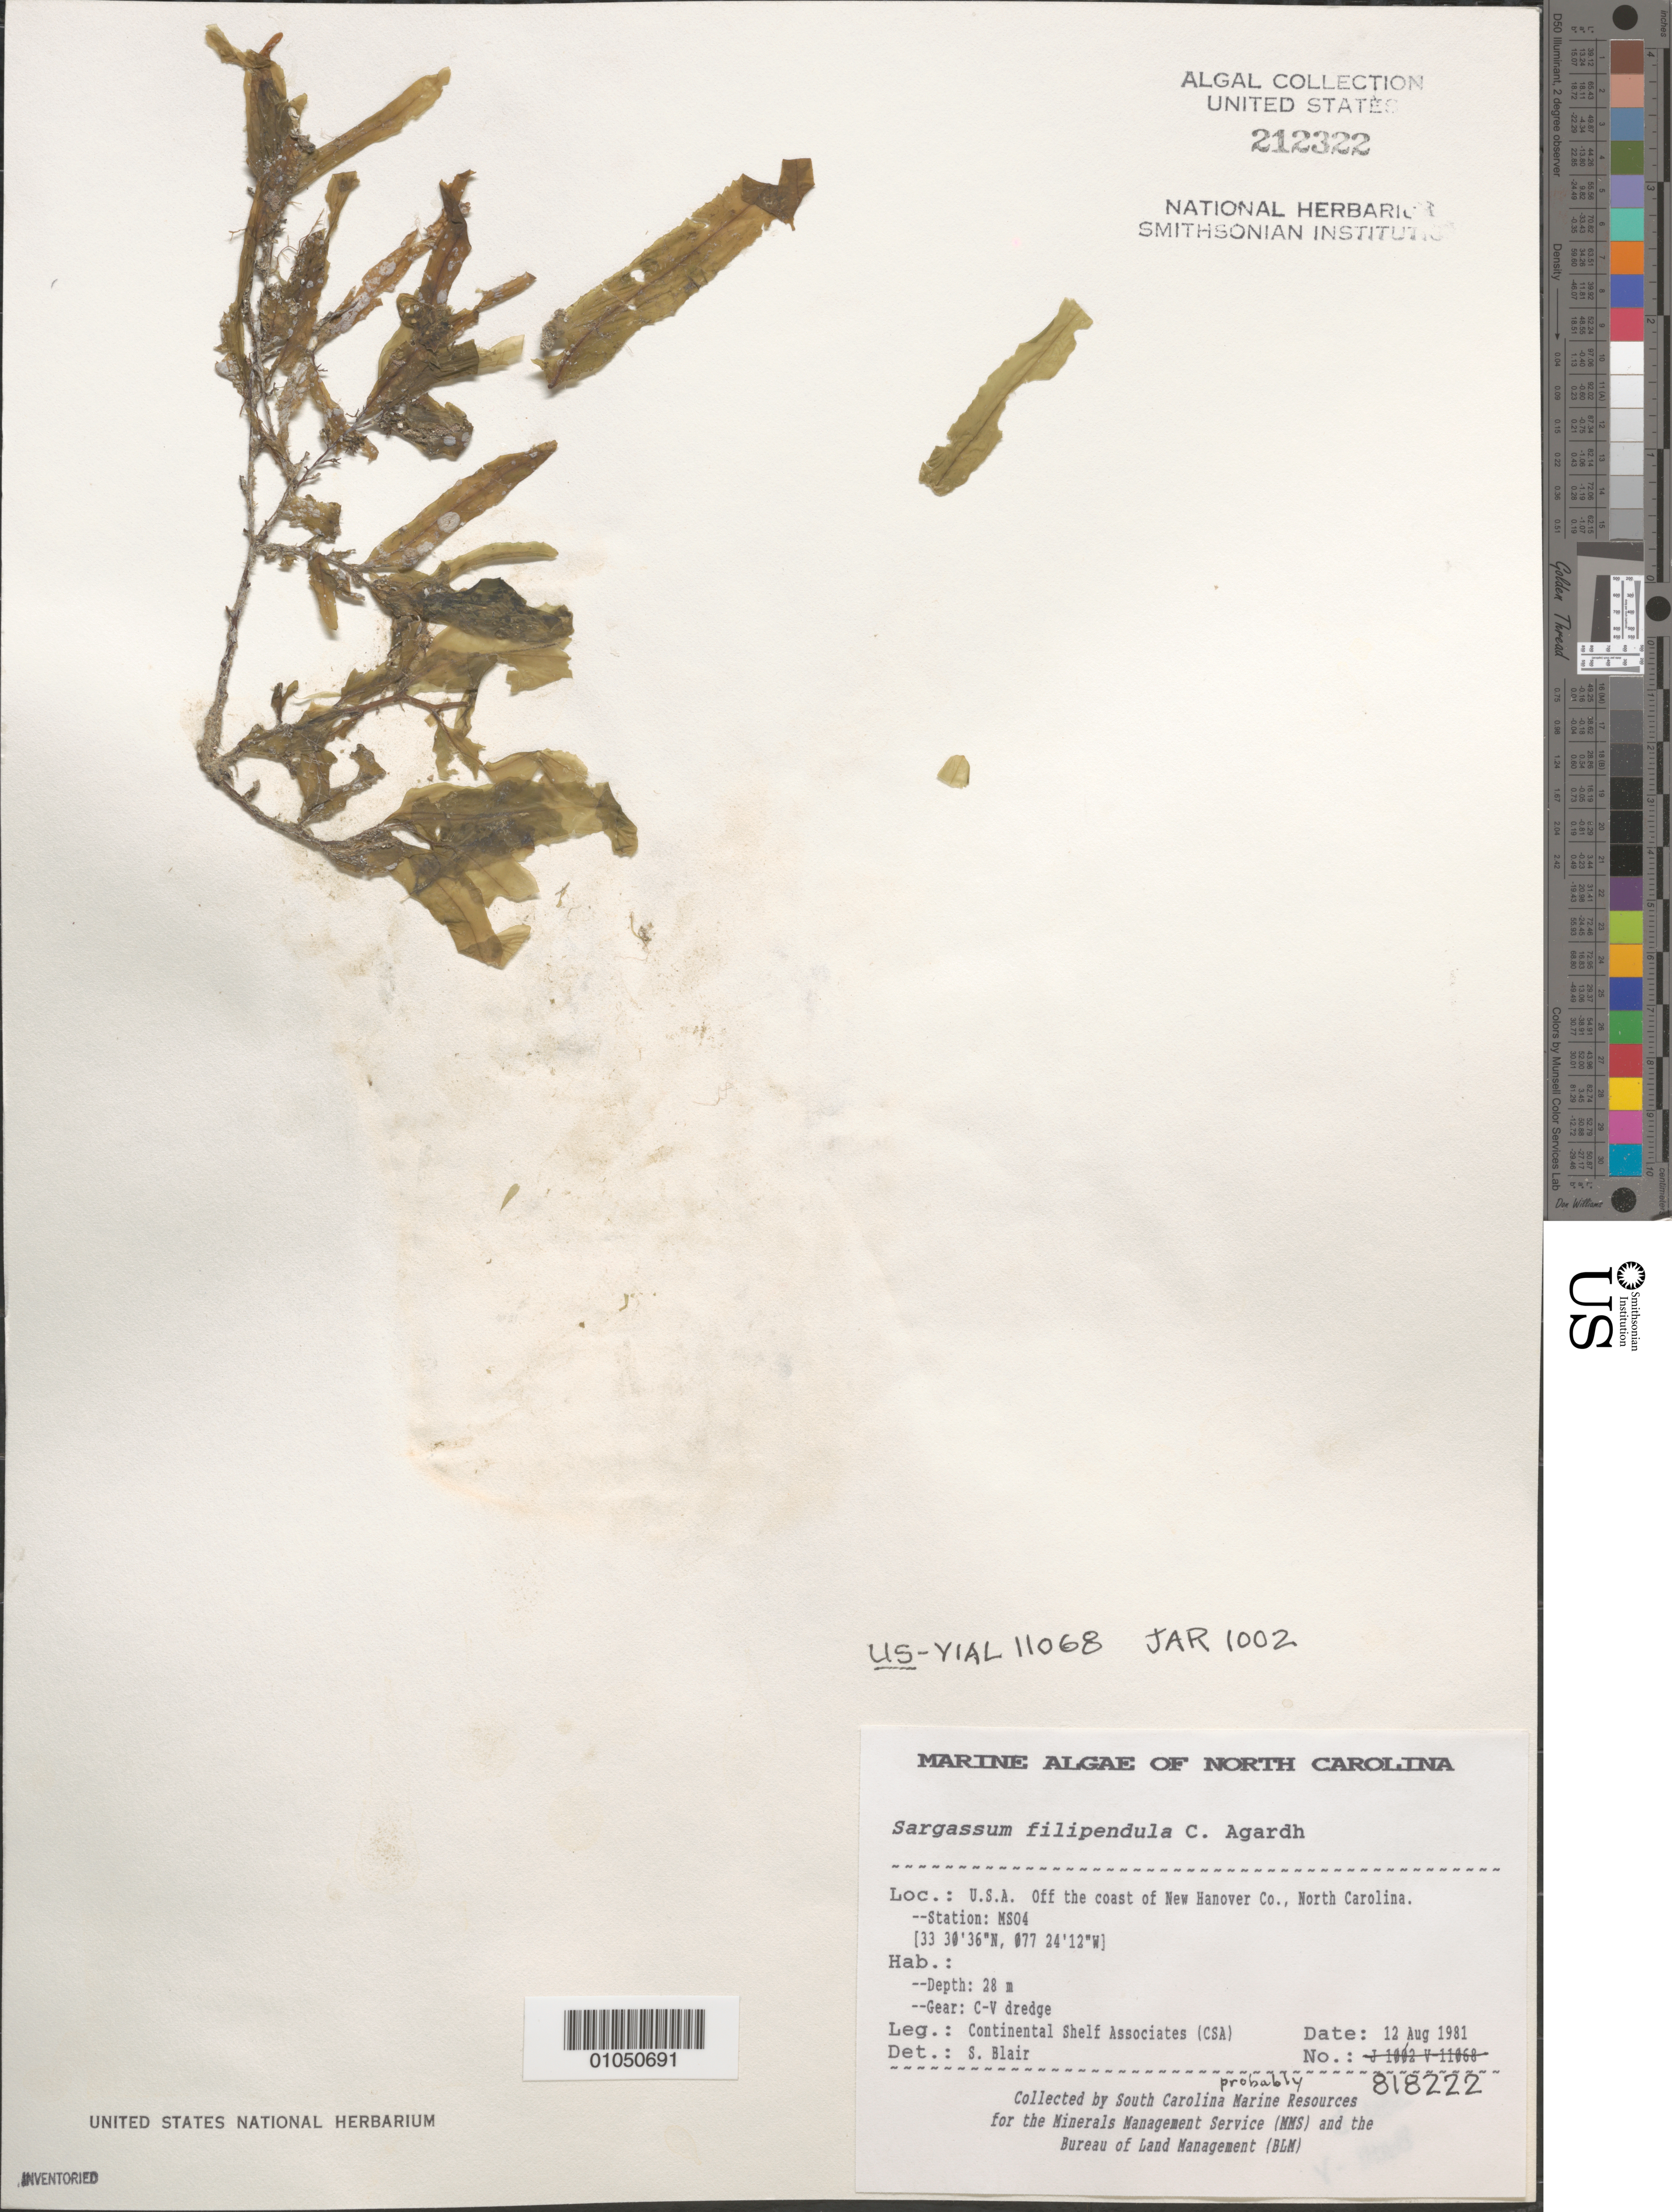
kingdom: Chromista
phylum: Ochrophyta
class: Phaeophyceae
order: Fucales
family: Sargassaceae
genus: Sargassum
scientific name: Sargassum filipendula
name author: C. Agardh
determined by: Blair, S. M.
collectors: Continental Shelf Associates for the MMS/BLM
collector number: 818222 Station MS04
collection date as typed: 12 Aug 1981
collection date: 1981-08-12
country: United States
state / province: North Carolina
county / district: New Hanover County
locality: Off coast of New Hanover County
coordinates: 33 30'36"N, 077 24'12"W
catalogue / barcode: US 212322